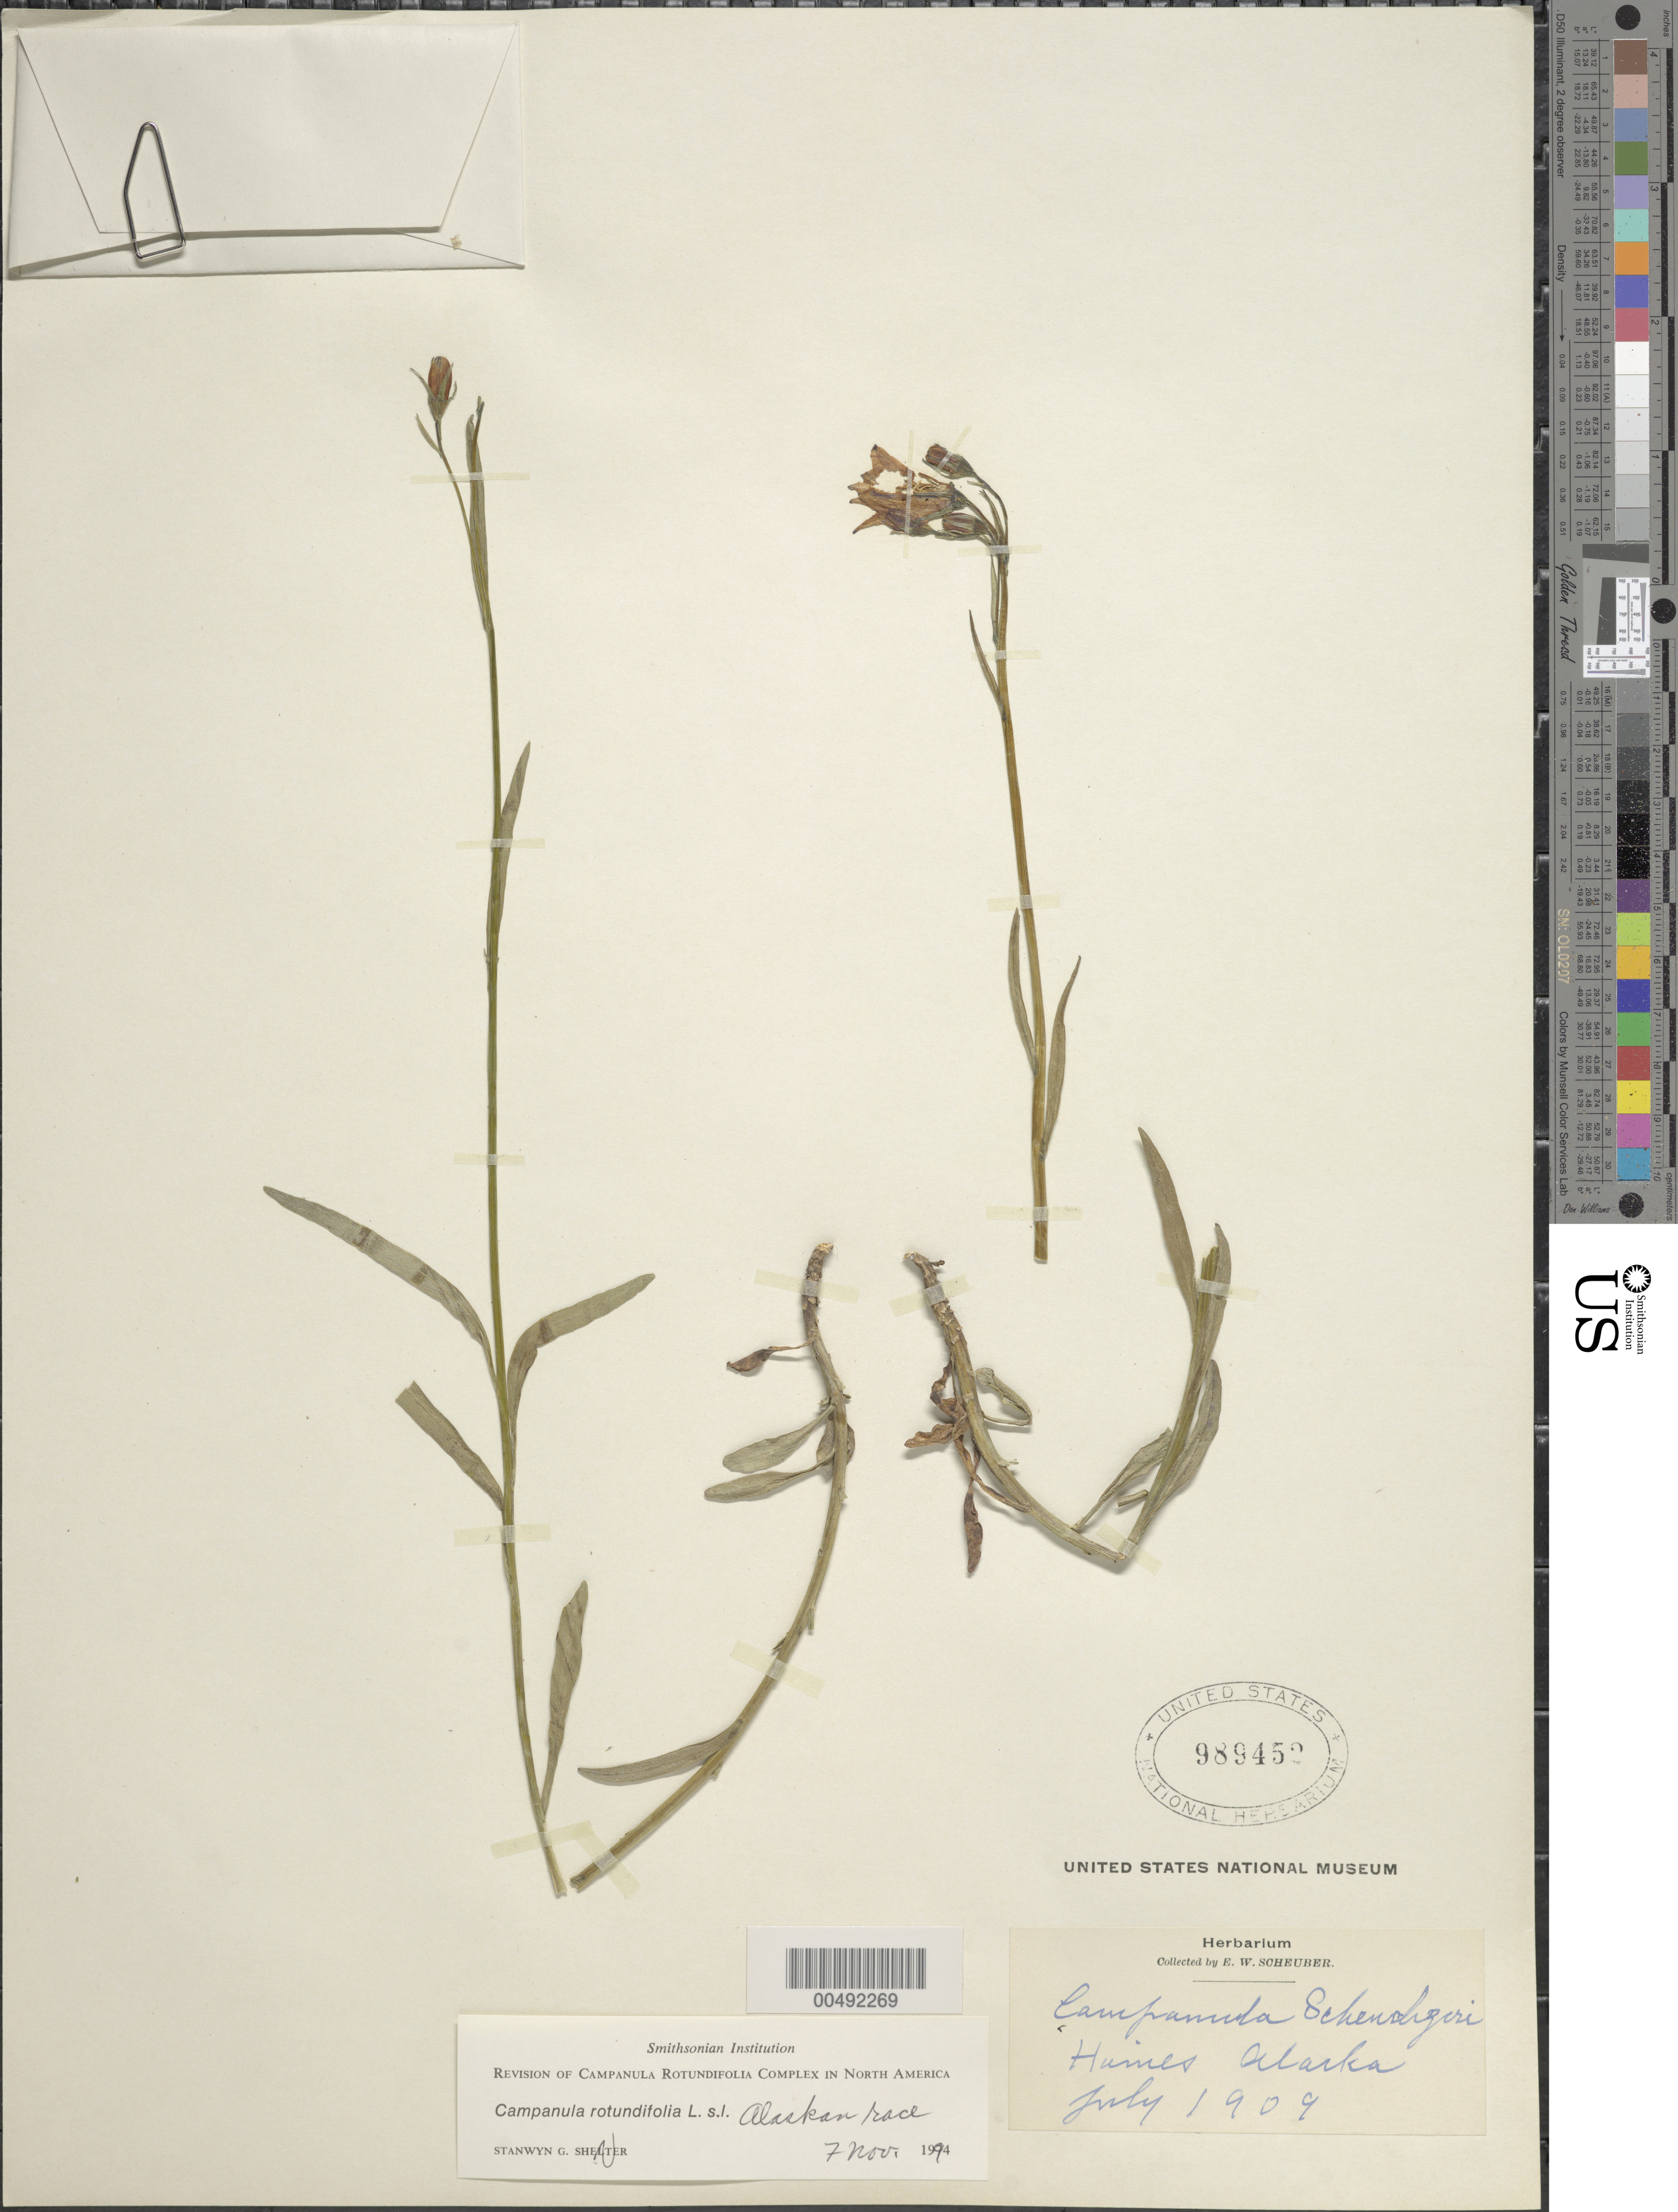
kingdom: Plantae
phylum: Tracheophyta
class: Magnoliopsida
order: Asterales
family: Campanulaceae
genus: Campanula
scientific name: Campanula rotundifolia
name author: L.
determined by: Shetler, Stanwyn G., (US), NMNH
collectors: E. Scheuber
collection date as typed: Jul 1909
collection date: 1909-07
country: United States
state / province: Alaska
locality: Haines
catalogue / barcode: US 989452